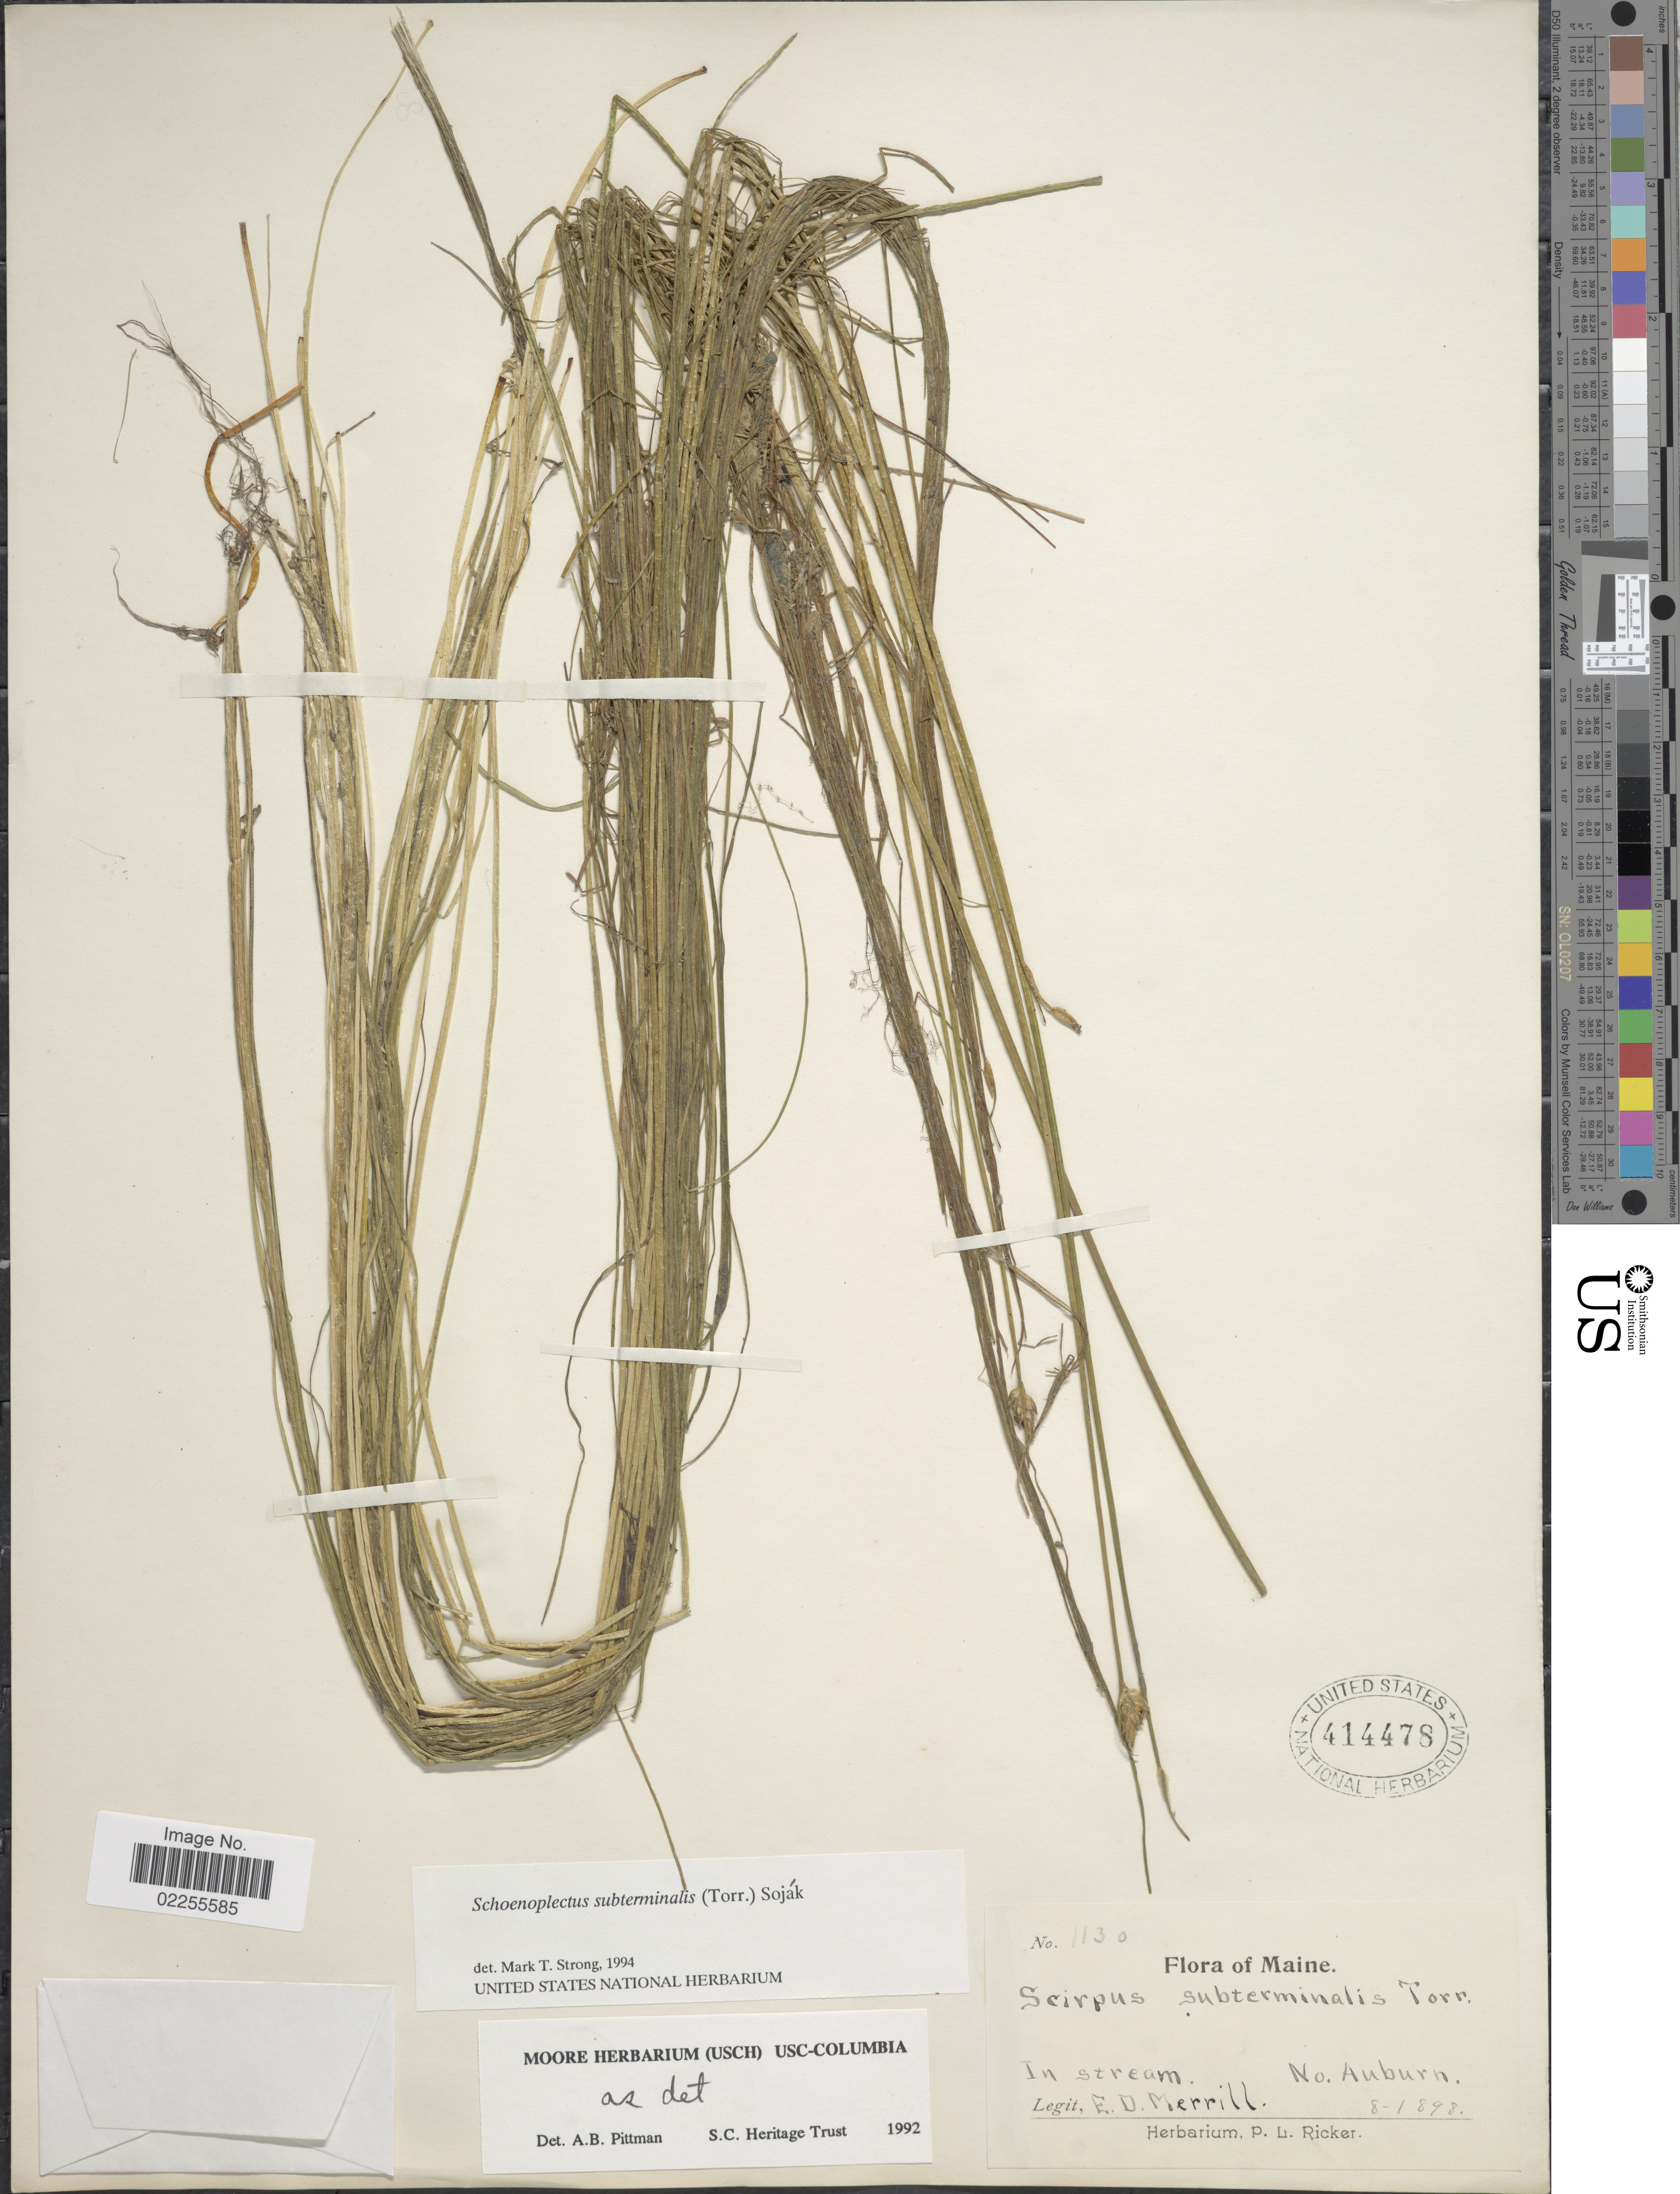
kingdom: Plantae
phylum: Tracheophyta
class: Liliopsida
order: Poales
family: Cyperaceae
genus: Schoenoplectus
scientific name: Schoenoplectus subterminalis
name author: (Torr.) Soják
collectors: F. D. Merrill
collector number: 1130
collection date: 1898-08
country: United States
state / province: Maine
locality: In stream, No. Auburn.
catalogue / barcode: US 414478